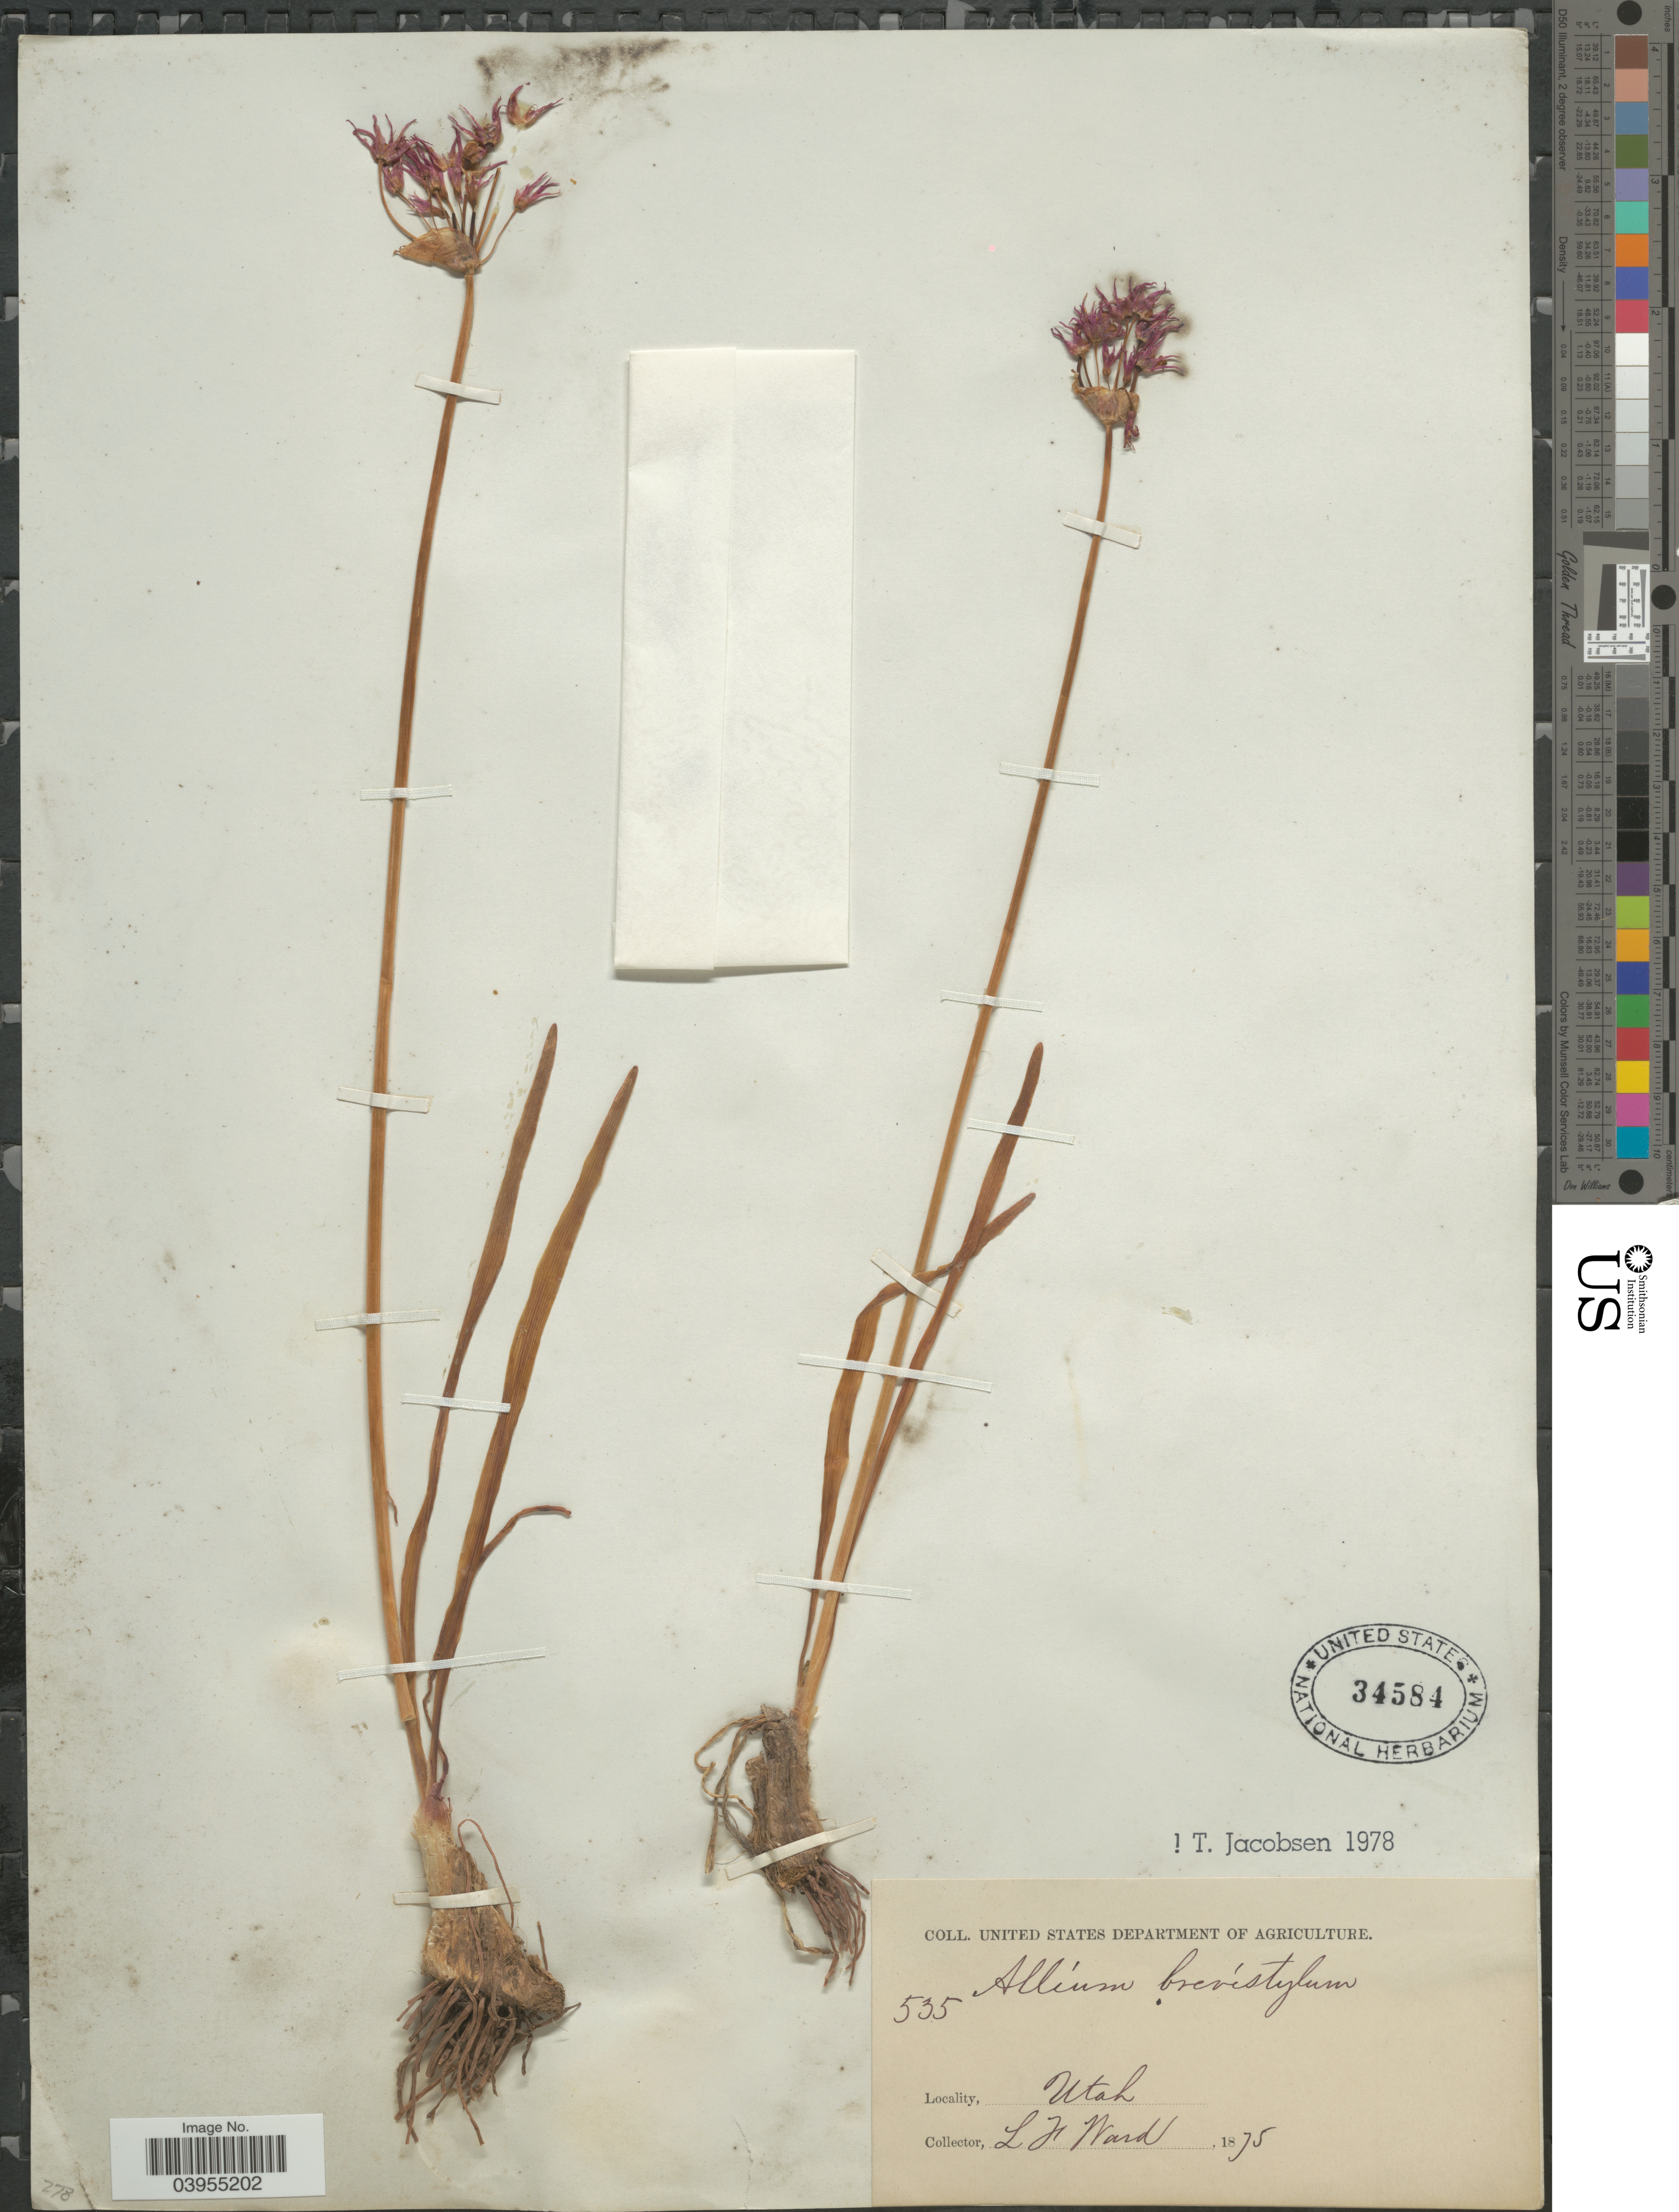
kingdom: Plantae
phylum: Tracheophyta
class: Liliopsida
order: Asparagales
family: Amaryllidaceae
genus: Allium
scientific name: Allium brevistylum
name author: S. Watson in C. King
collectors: L. Ward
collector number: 535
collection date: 1875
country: United States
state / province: Utah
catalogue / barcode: US 34584